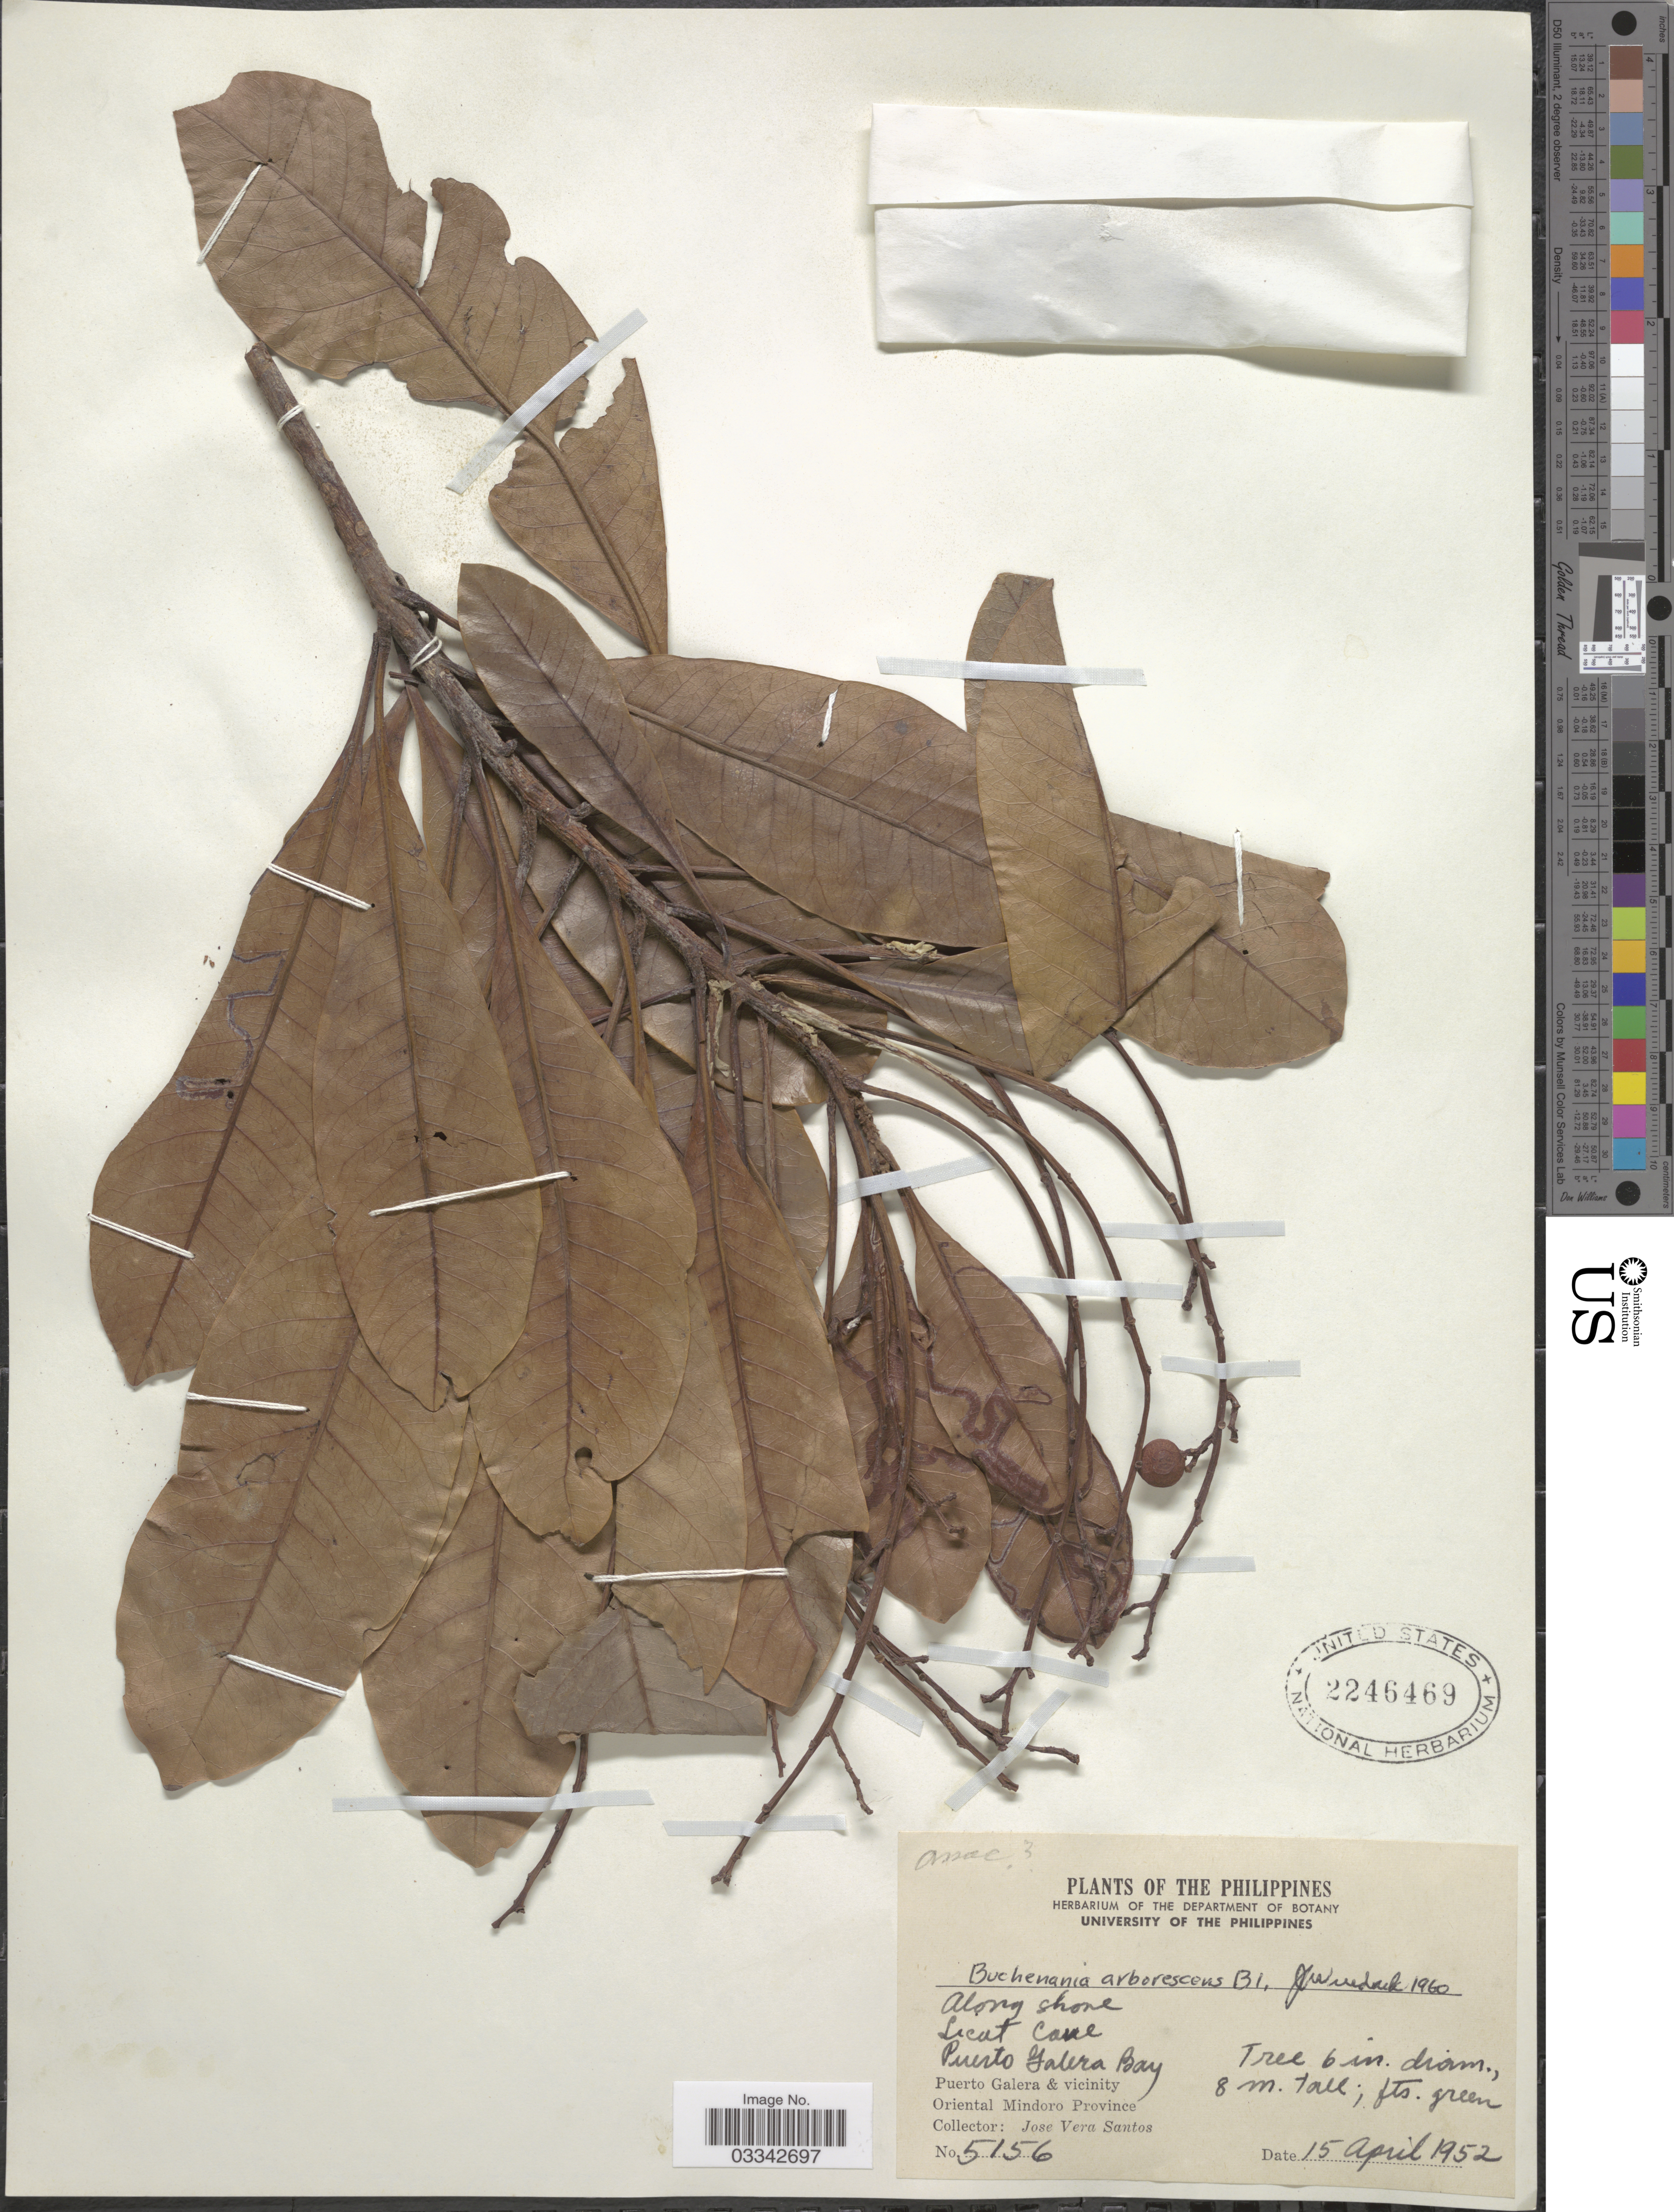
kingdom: Plantae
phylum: Tracheophyta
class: Magnoliopsida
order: Sapindales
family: Anacardiaceae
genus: Buchanania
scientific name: Buchanania arborescens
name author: (Blume) Blume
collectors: J. Santos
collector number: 5156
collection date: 1952-04-15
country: Philippines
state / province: Mimaropa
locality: Along shore. Licat Cove, Puerto Galera Bay. Puerto Galera & vicinity. Oriental Mindoro Province.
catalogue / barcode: US 2246469